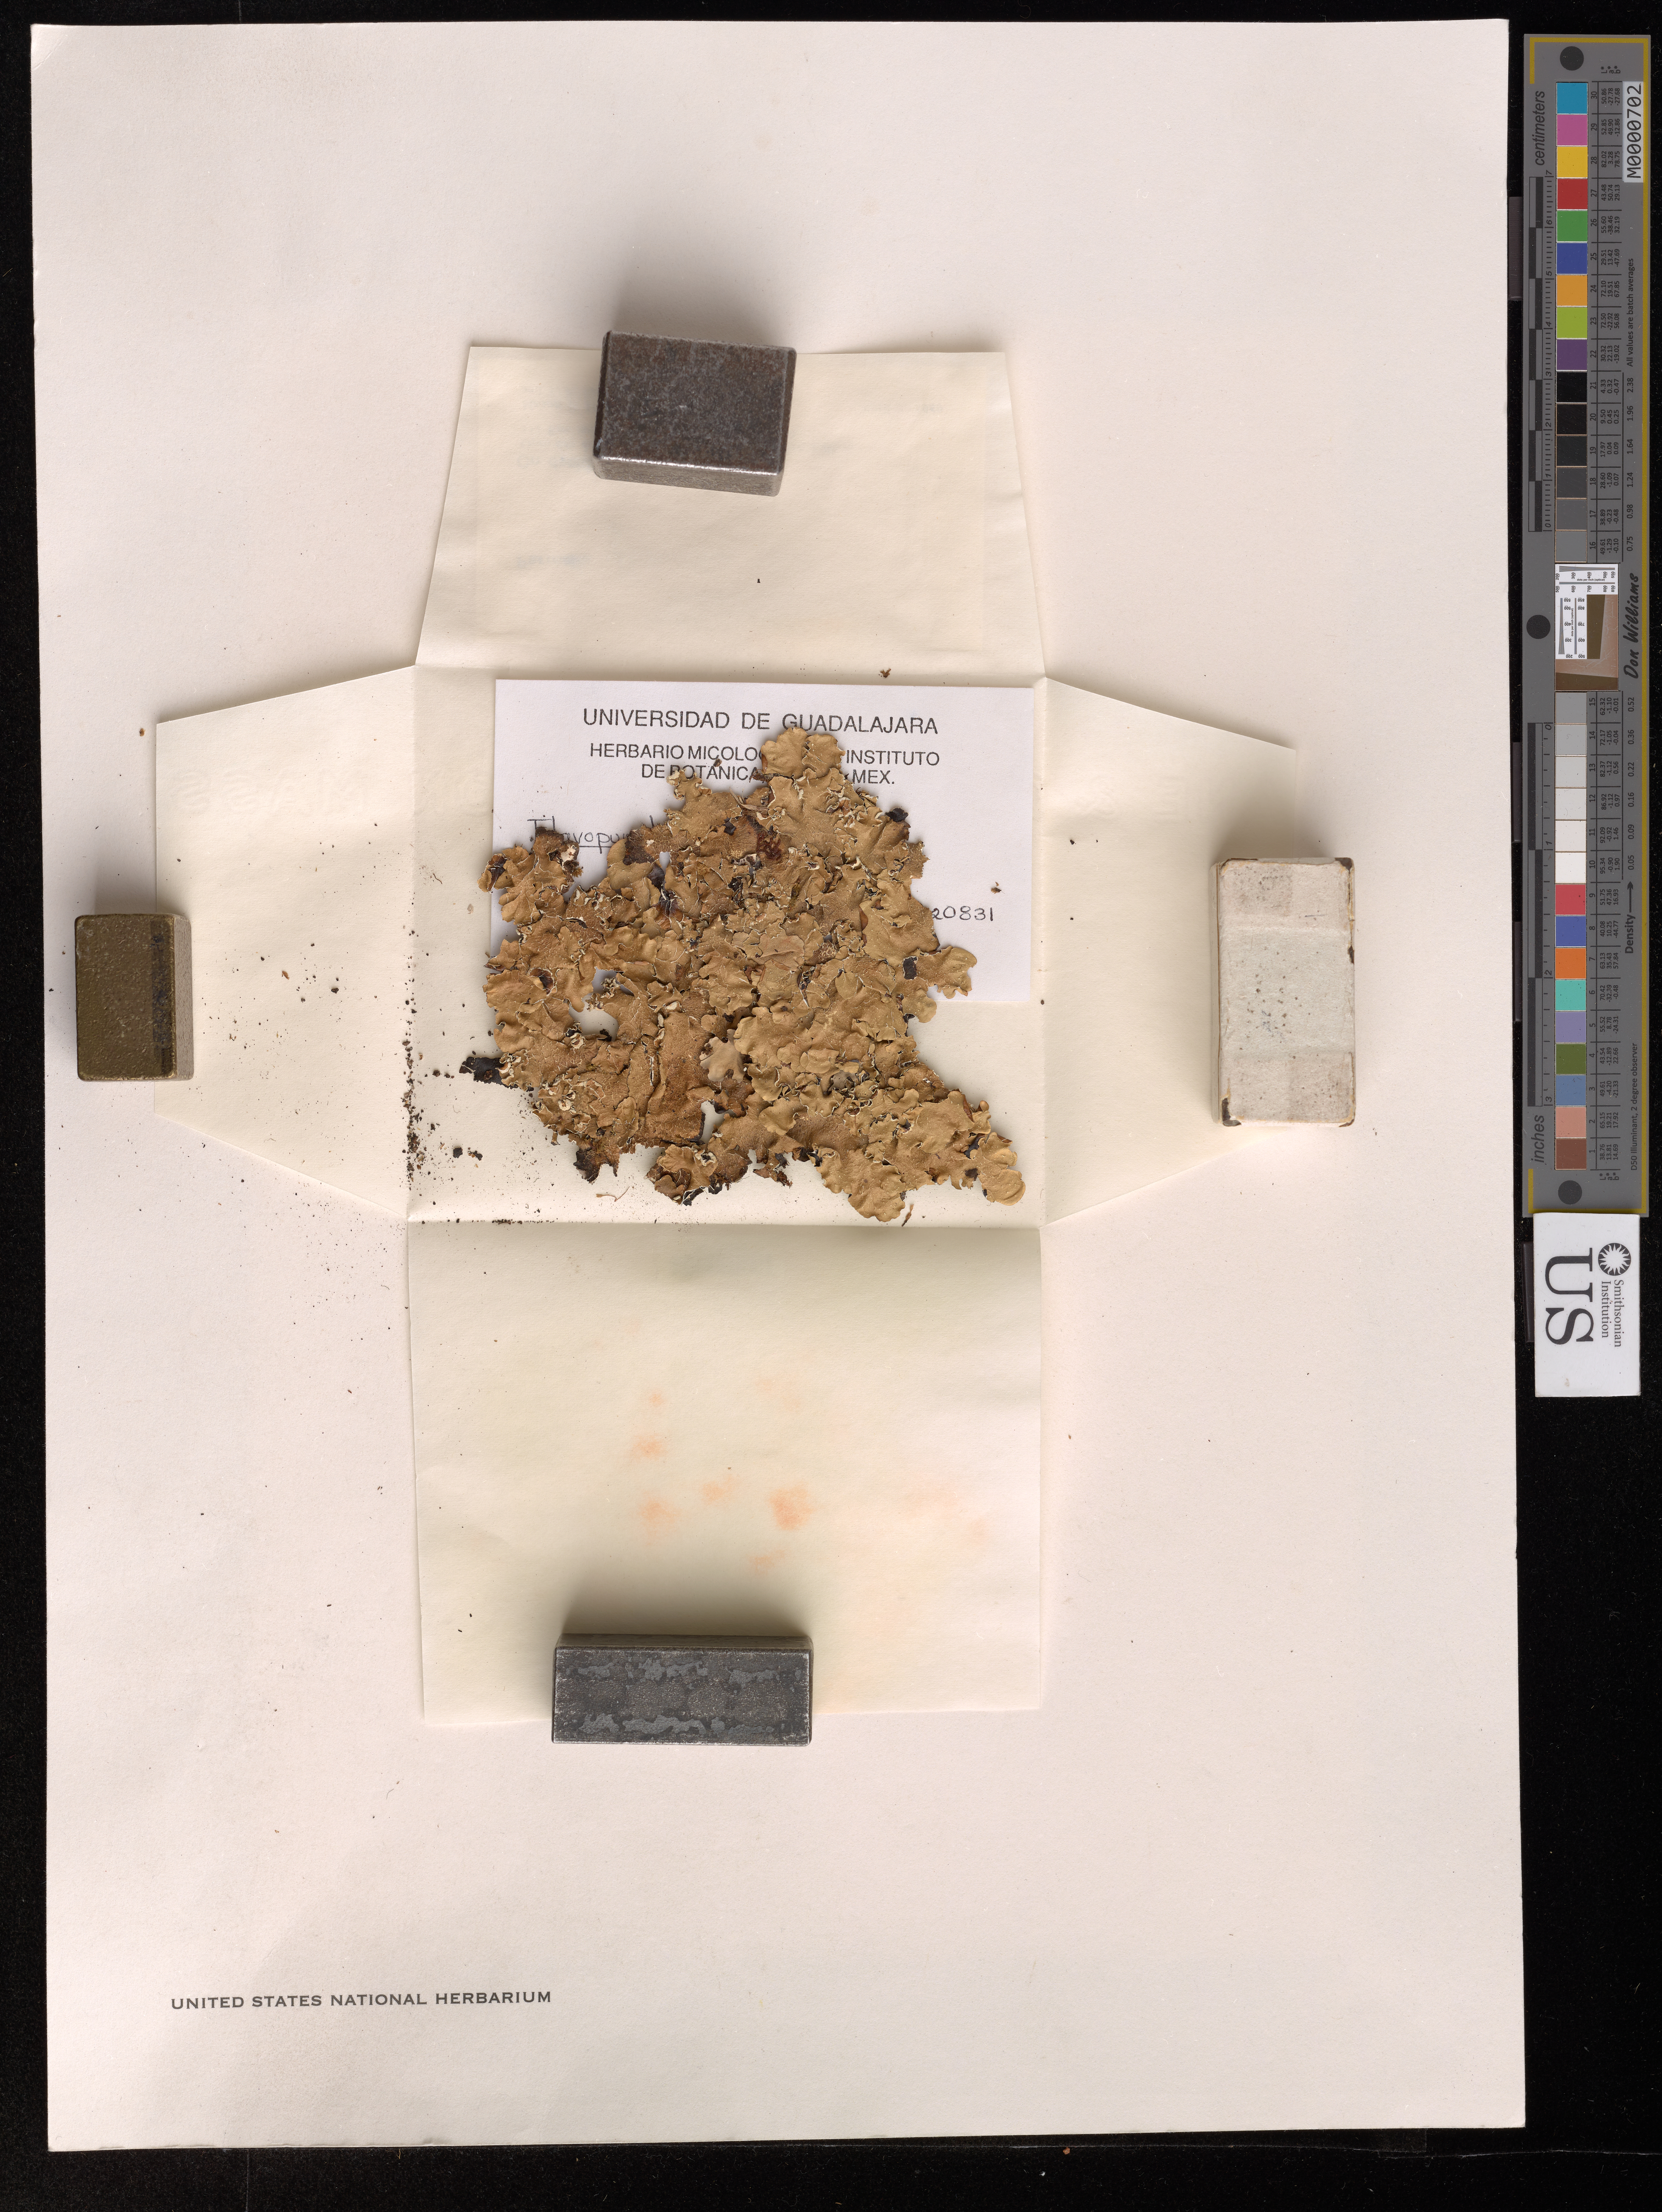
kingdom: Fungi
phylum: Ascomycota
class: Lecanoromycetes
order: Lecanorales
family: Parmeliaceae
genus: Parmelia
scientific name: Parmelia flaventior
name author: Stirt.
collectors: M. Hale & T. R. Soderstrom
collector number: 20831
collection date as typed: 03 Apr 1960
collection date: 1960-04-03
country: Mexico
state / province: Oaxaca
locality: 132 km NW of Oaxaca on highway 190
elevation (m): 2380